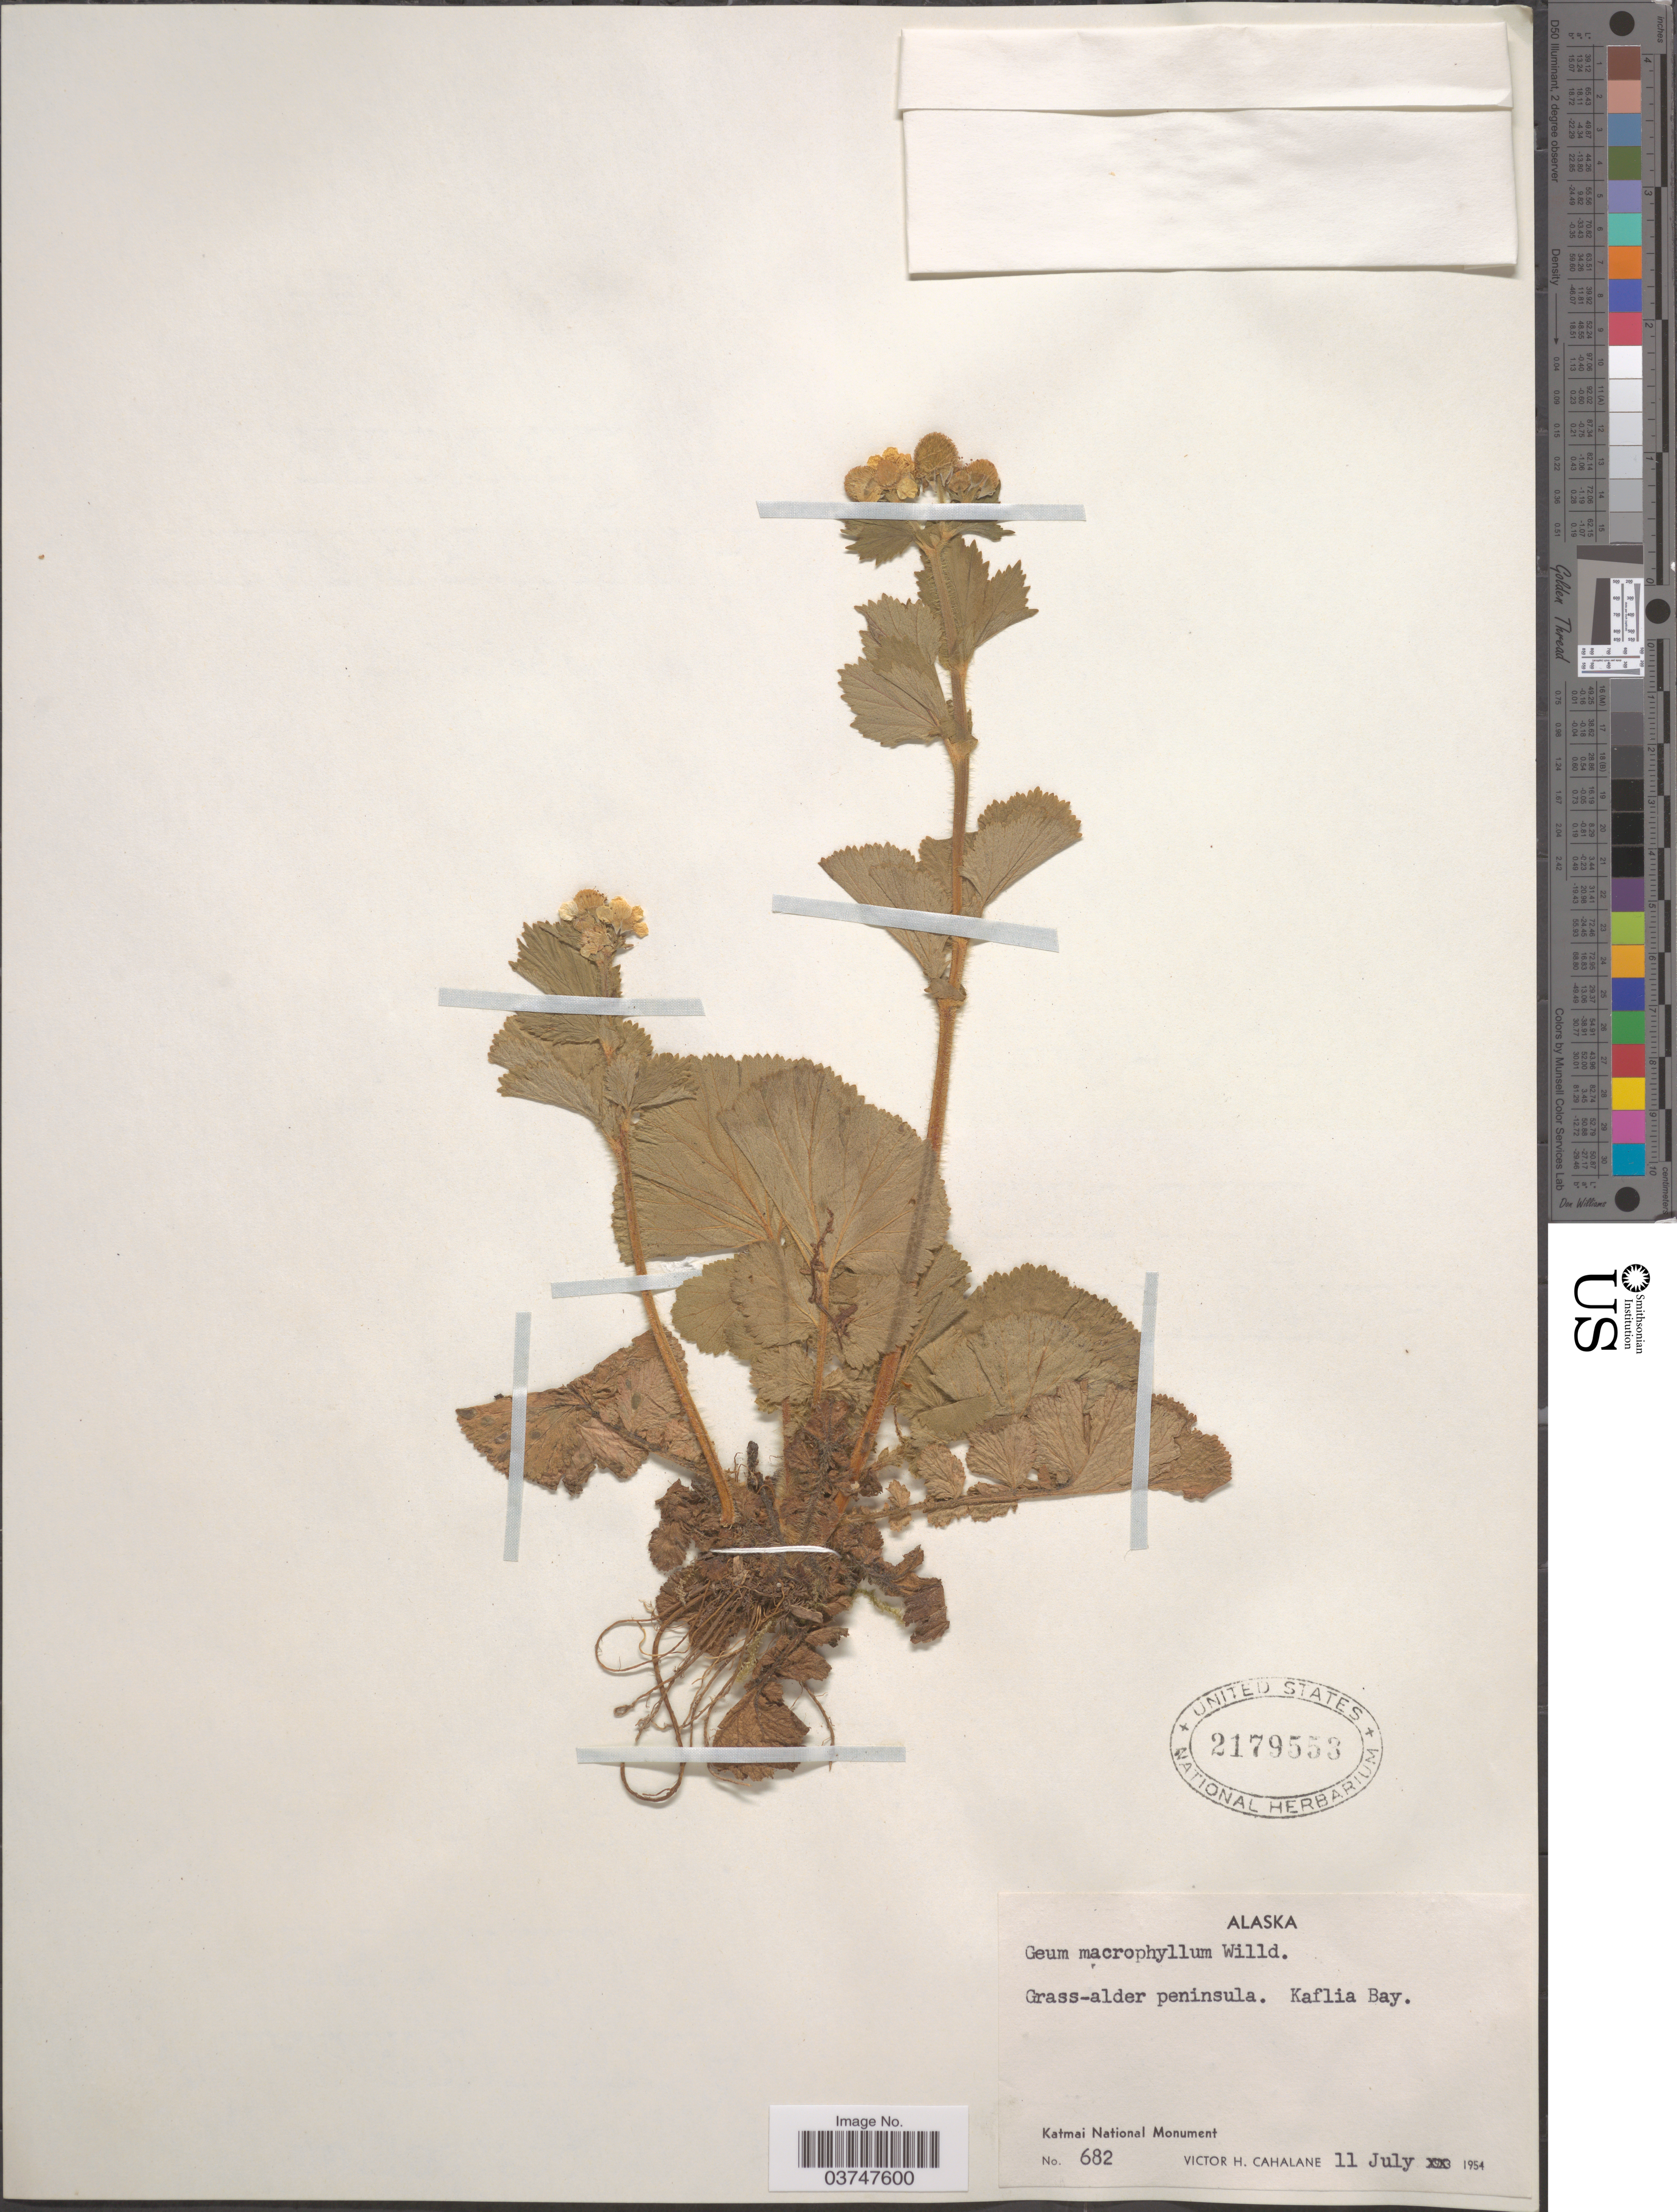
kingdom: Plantae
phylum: Tracheophyta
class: Magnoliopsida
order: Rosales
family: Rosaceae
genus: Geum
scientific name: Geum macrophyllum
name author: Willd.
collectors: V. Cahalane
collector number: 682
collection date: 1954-07-11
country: United States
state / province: Alaska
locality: Grass-alder peninsula. Kaflia Bay. Katmai National Monument.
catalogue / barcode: US 2179553